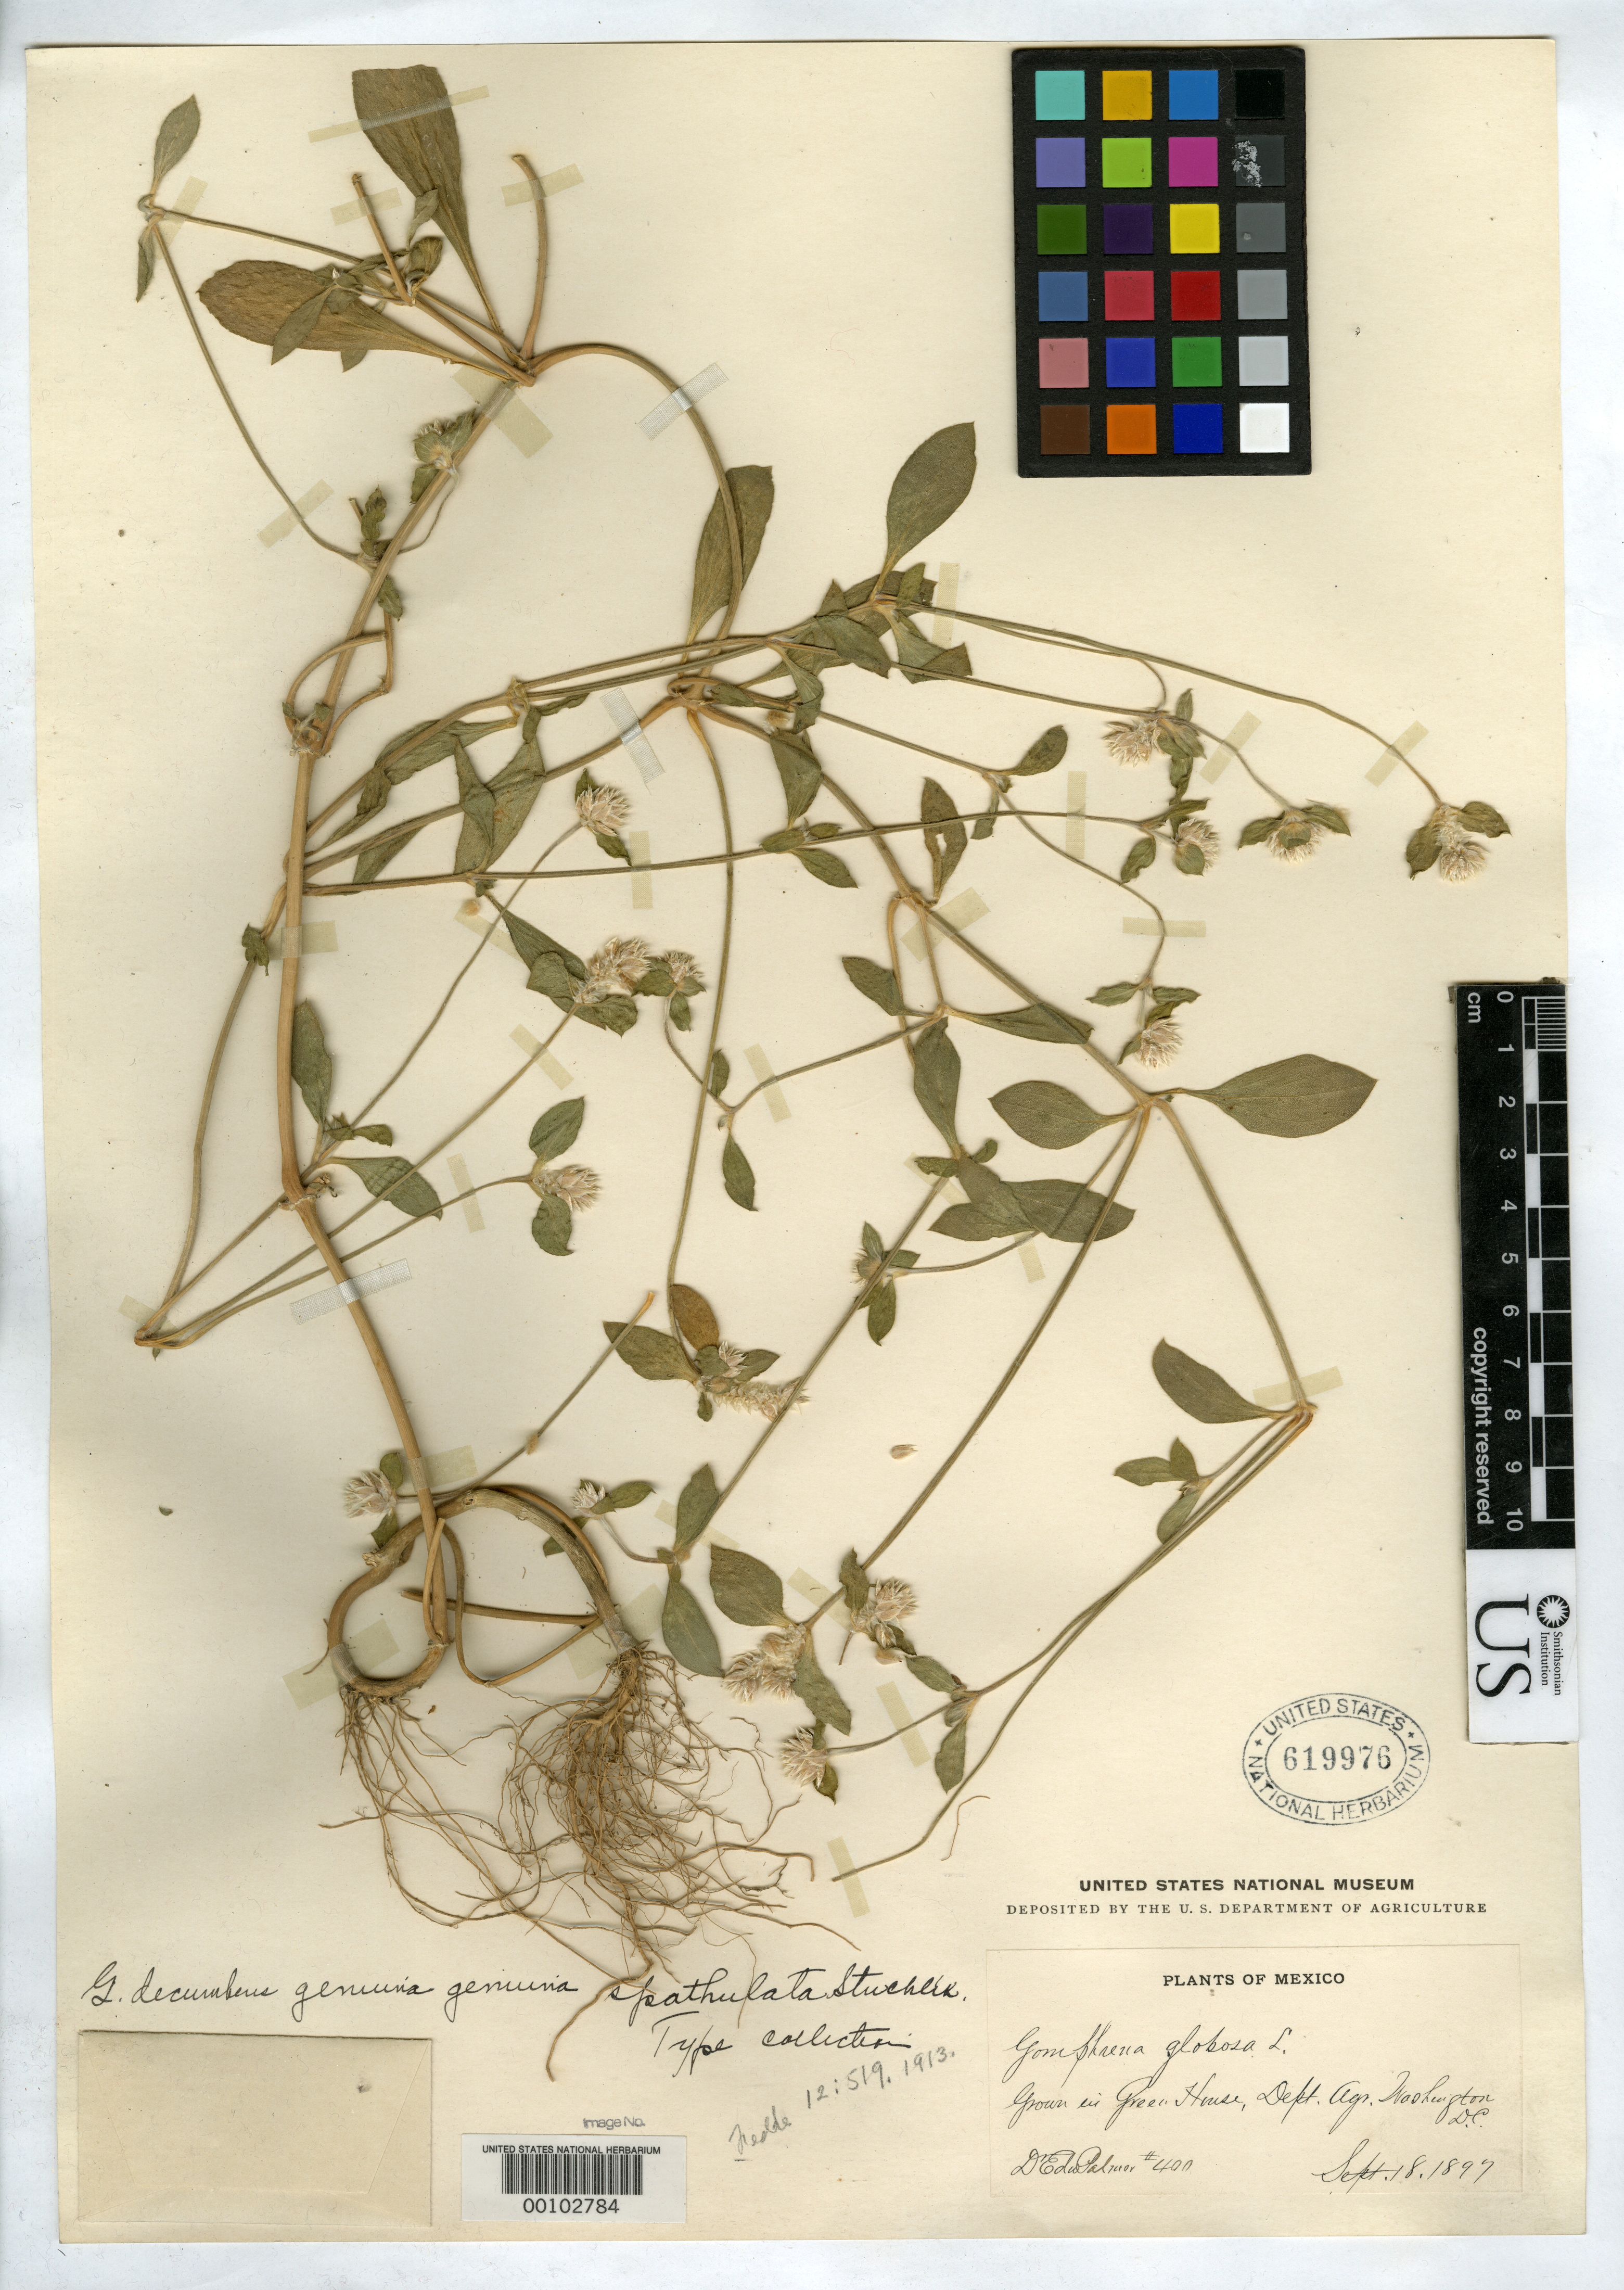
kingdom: Plantae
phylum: Tracheophyta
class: Magnoliopsida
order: Caryophyllales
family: Amaranthaceae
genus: Gomphrena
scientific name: Gomphrena decumbens f. spathulata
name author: Stuchlík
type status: Syntype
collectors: E. Palmer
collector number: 400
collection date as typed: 18 Sep 1897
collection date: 1897-09-18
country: Mexico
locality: Cultivated at Dept. Agriculture, Washington, D.C.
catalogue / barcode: US 619976